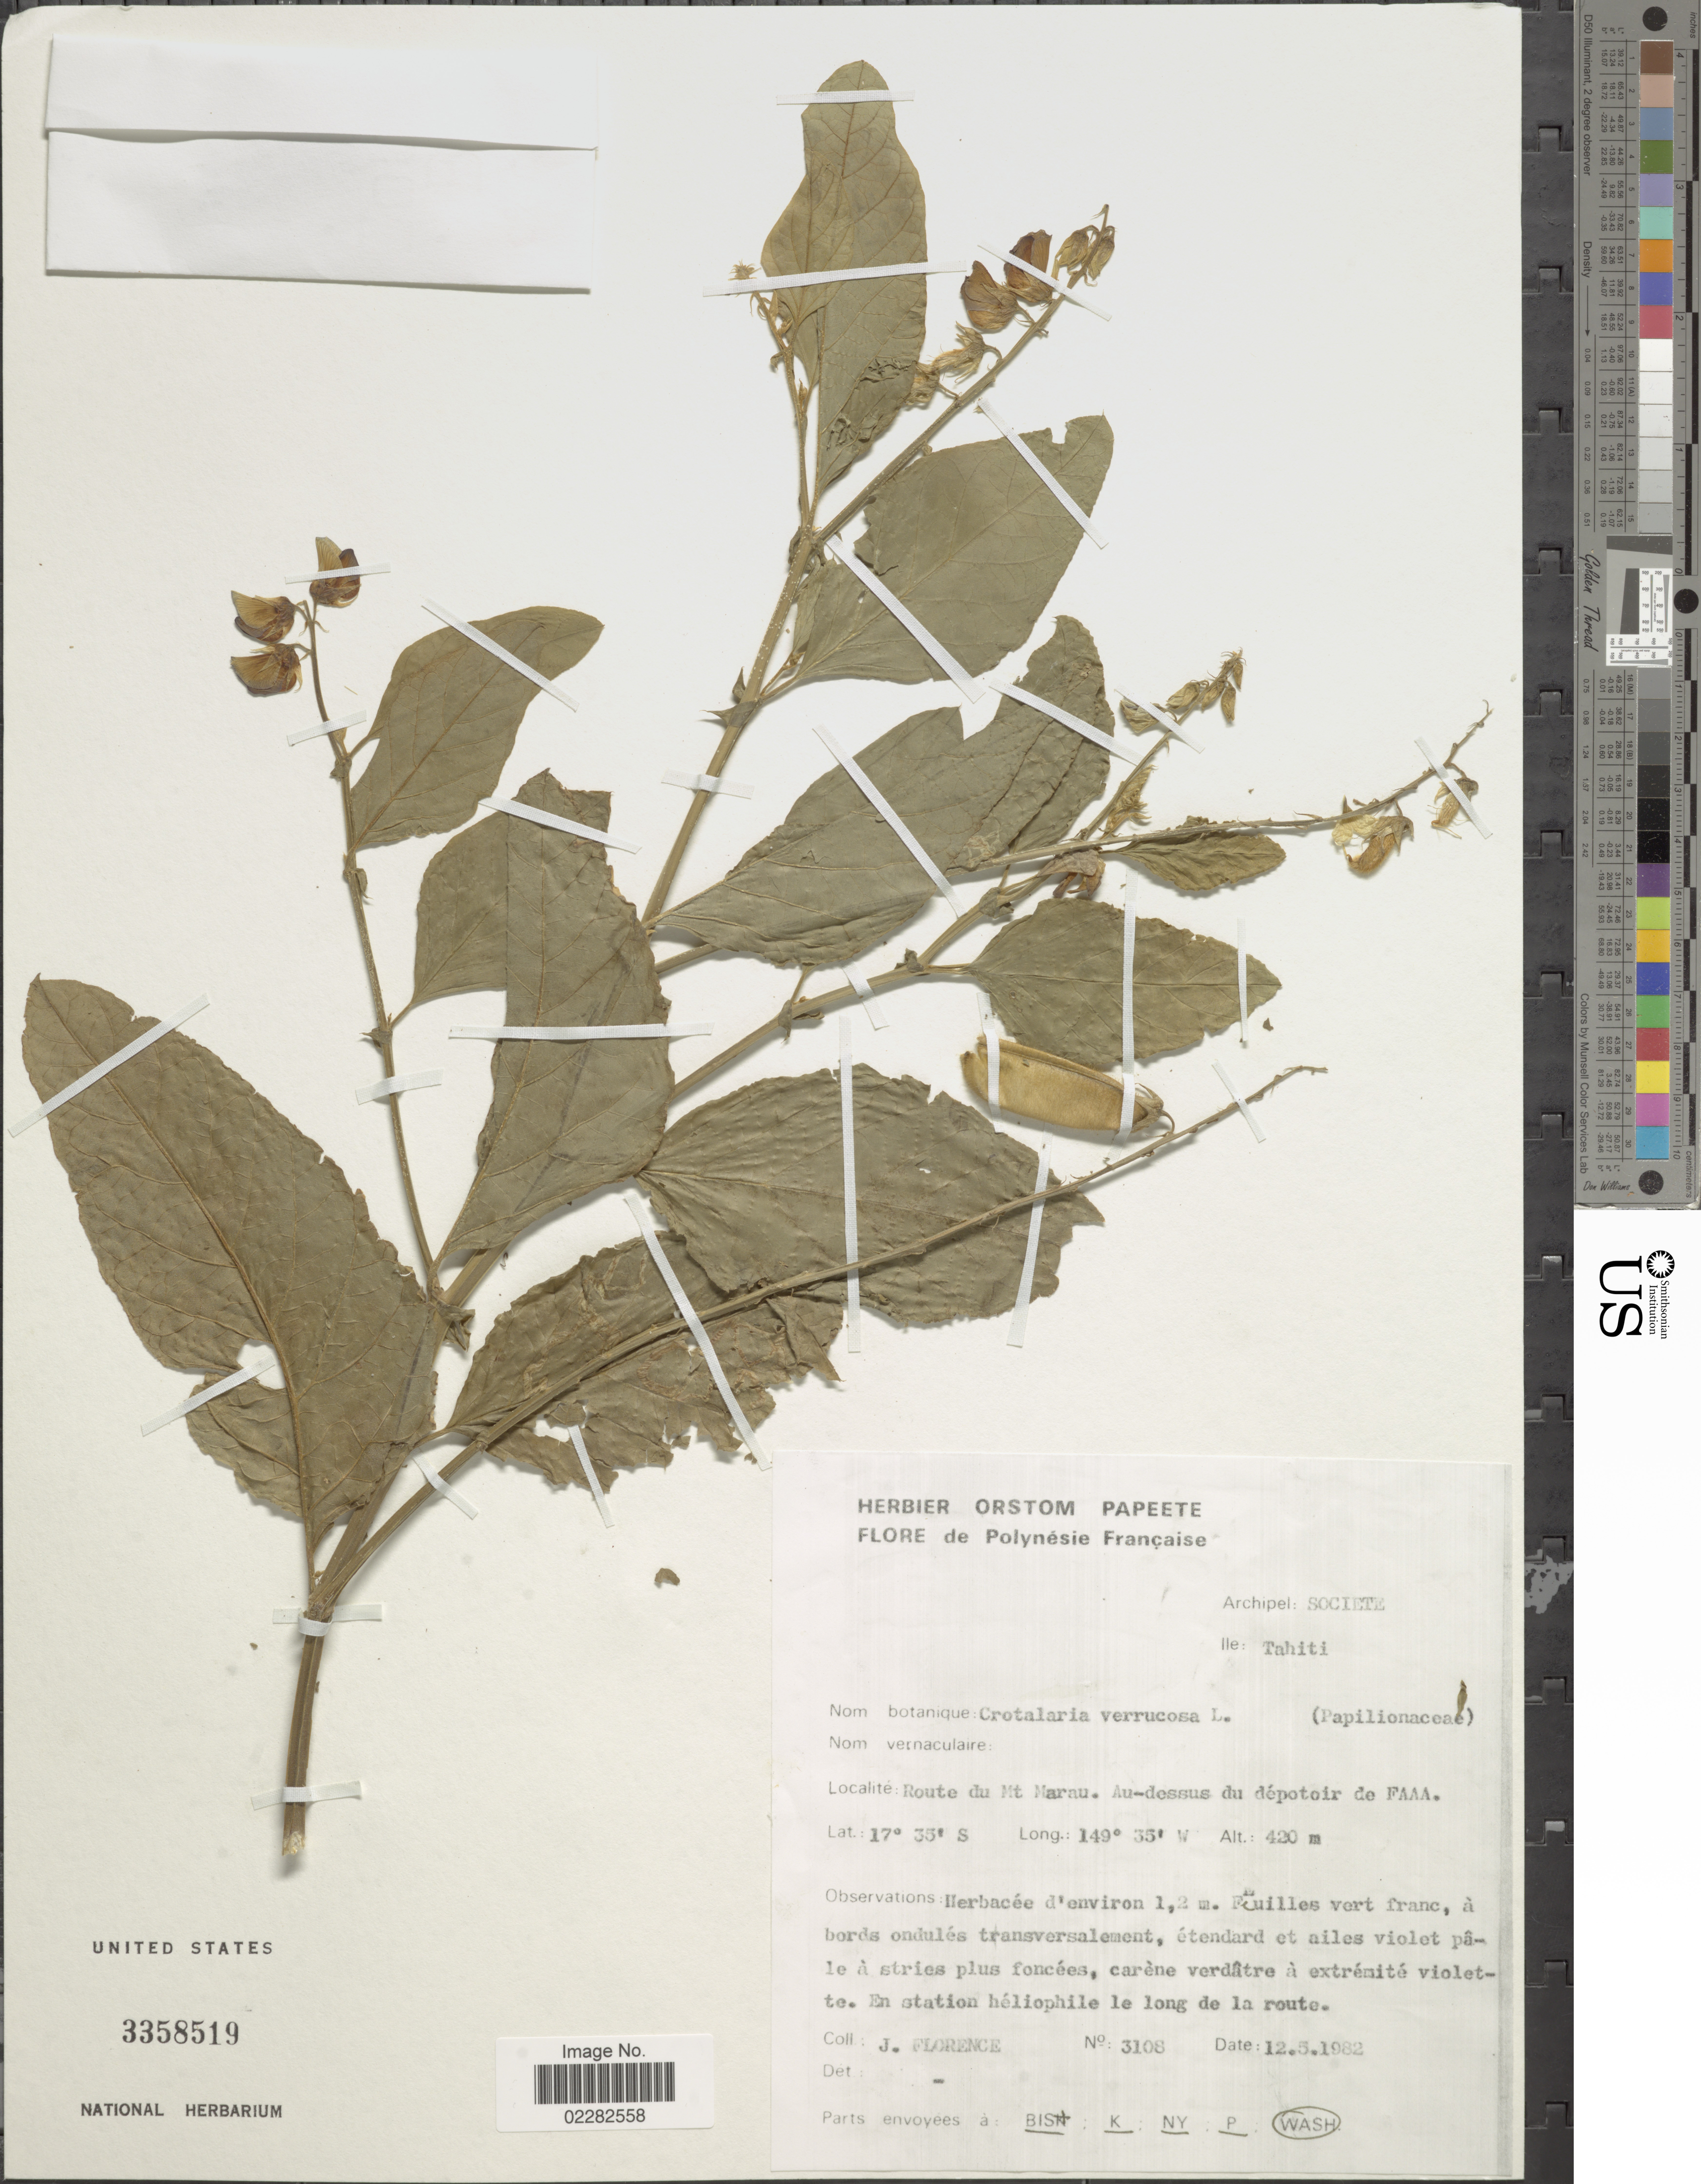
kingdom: Plantae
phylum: Tracheophyta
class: Magnoliopsida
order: Fabales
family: Fabaceae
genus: Crotalaria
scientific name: Crotalaria verrucosa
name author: L.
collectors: J. Florence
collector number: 3108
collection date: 1982-05-12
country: French Polynesia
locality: Archipel: Societe, Ile: Tahiti, route du Mt Marau, Au-dessus du depotoir de Faaa, en station heliophile le long de la route.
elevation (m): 420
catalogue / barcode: US 3358519